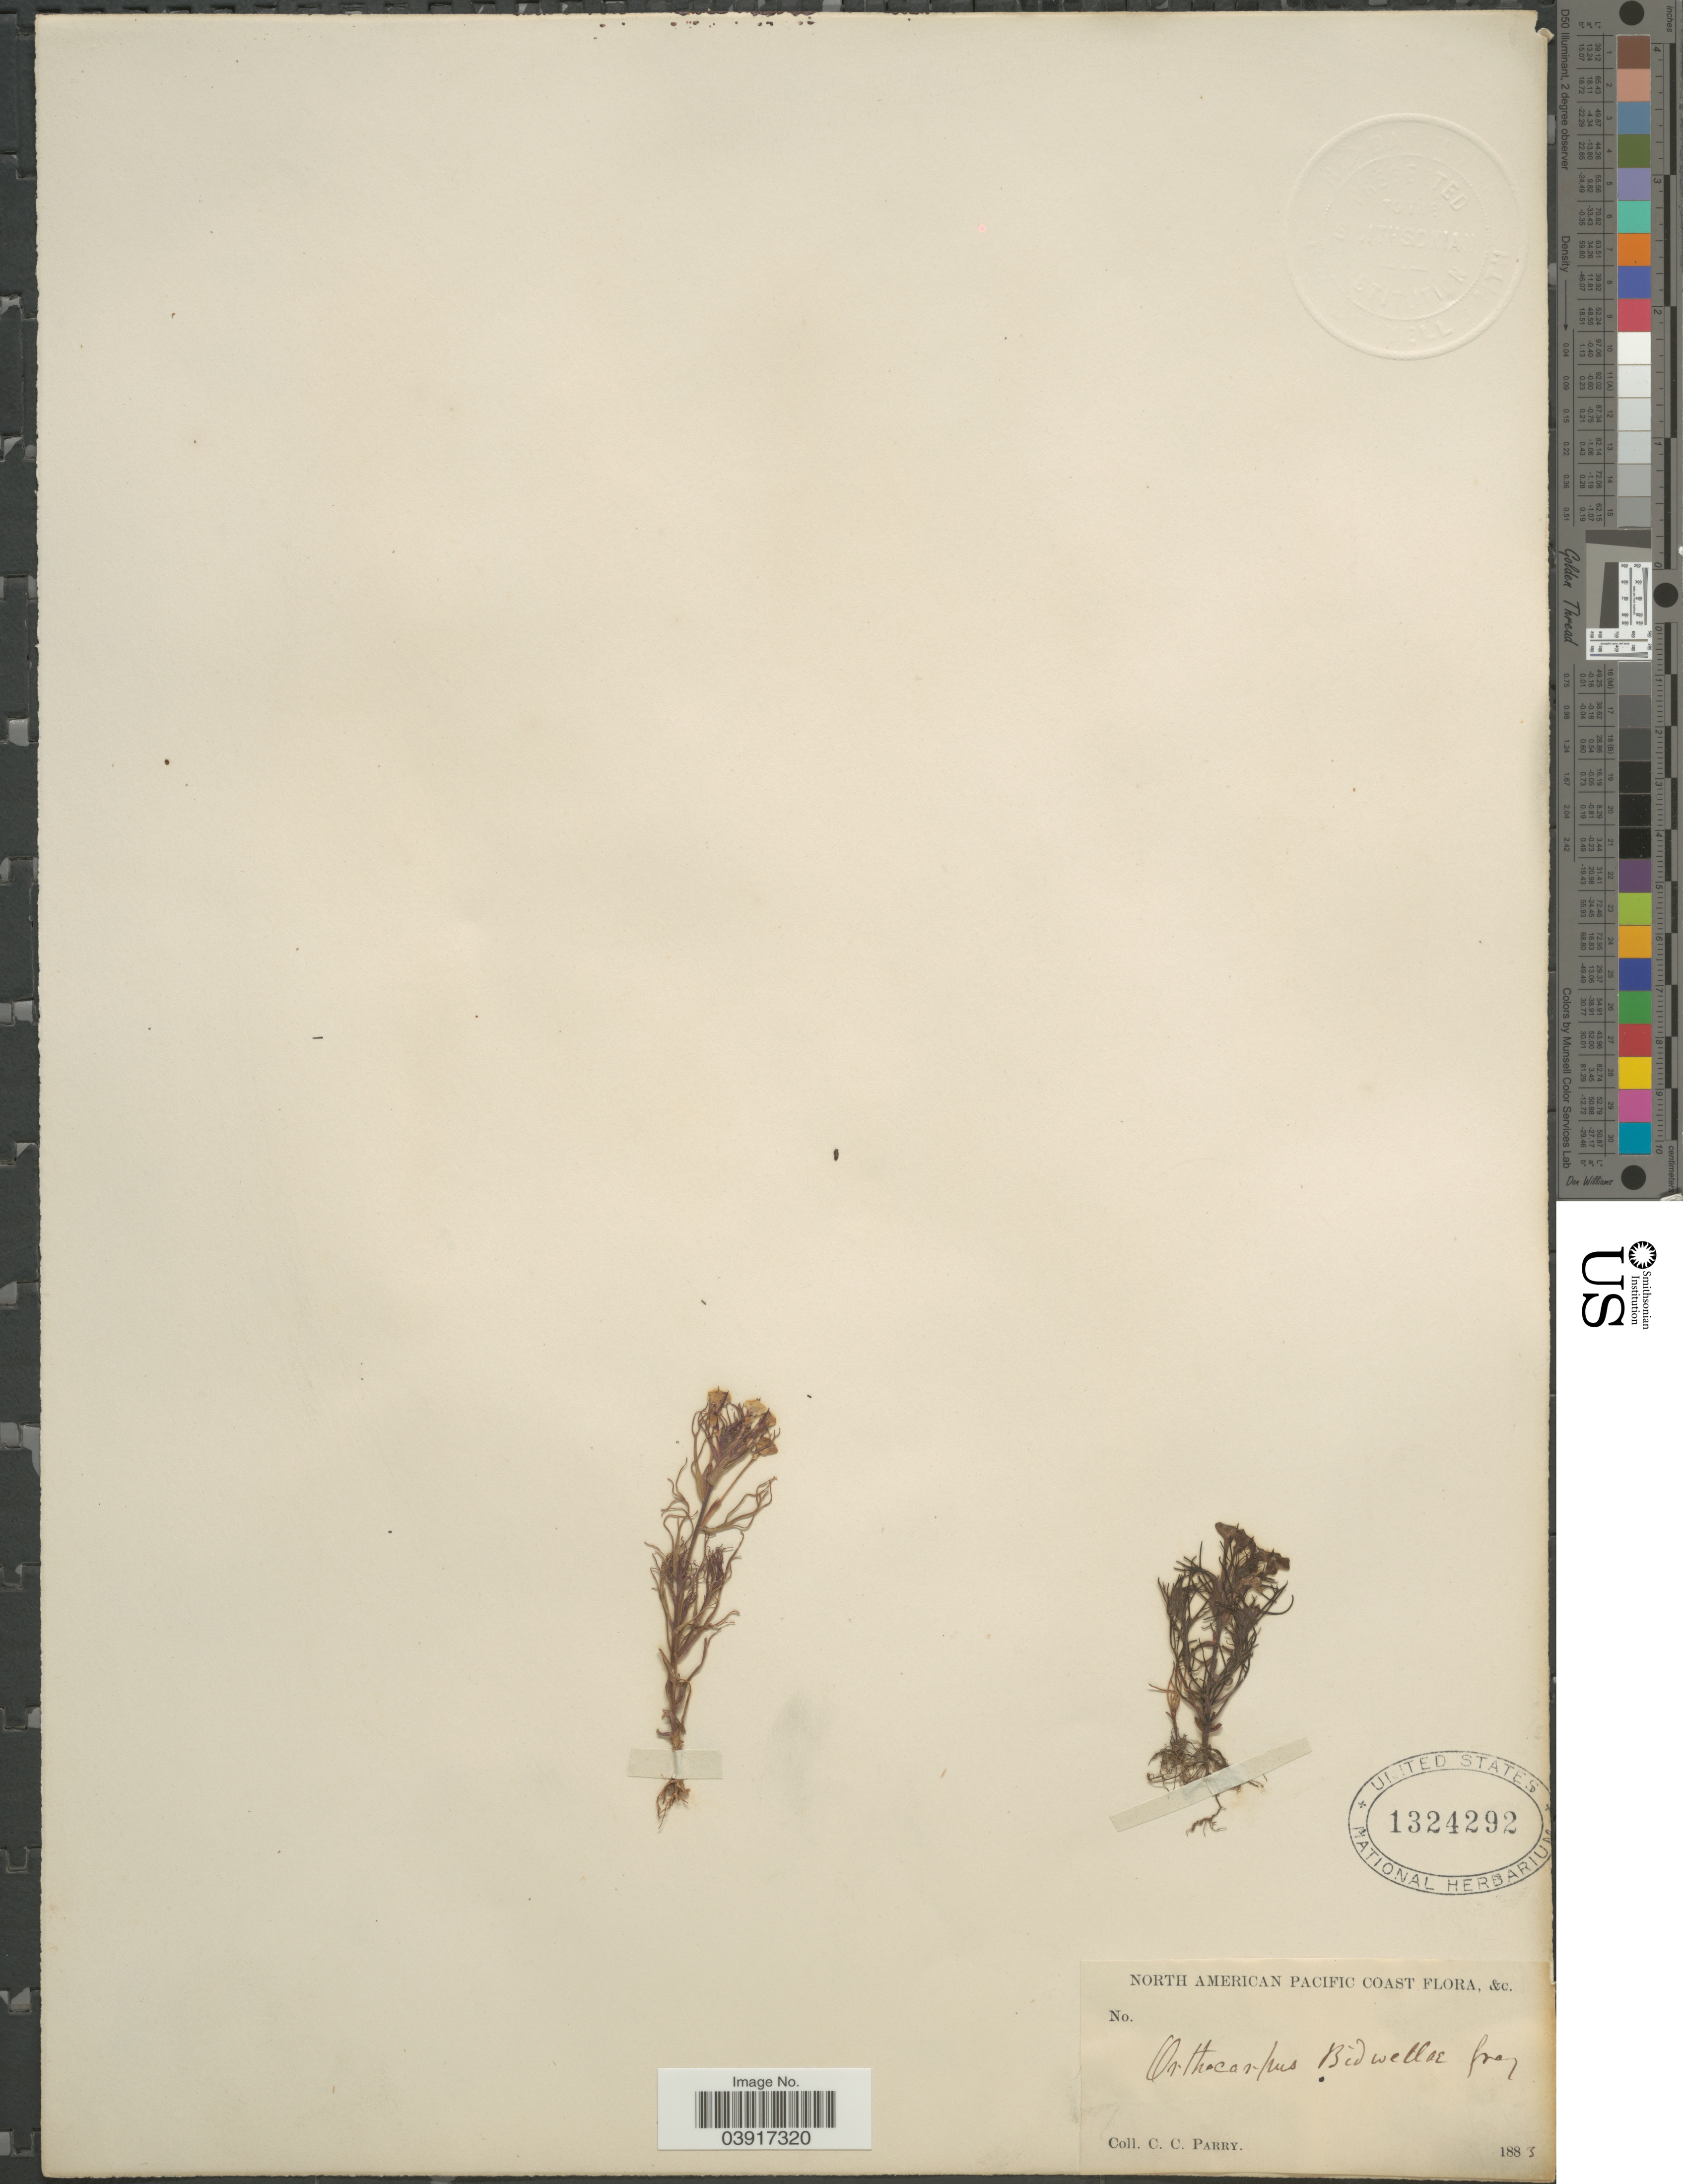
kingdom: Plantae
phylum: Tracheophyta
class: Magnoliopsida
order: Lamiales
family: Orobanchaceae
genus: Orthocarpus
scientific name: Orthocarpus erianthus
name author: Benth.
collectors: C. C. Parry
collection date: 1883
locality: North American Pacific Coast.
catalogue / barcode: US 1324292